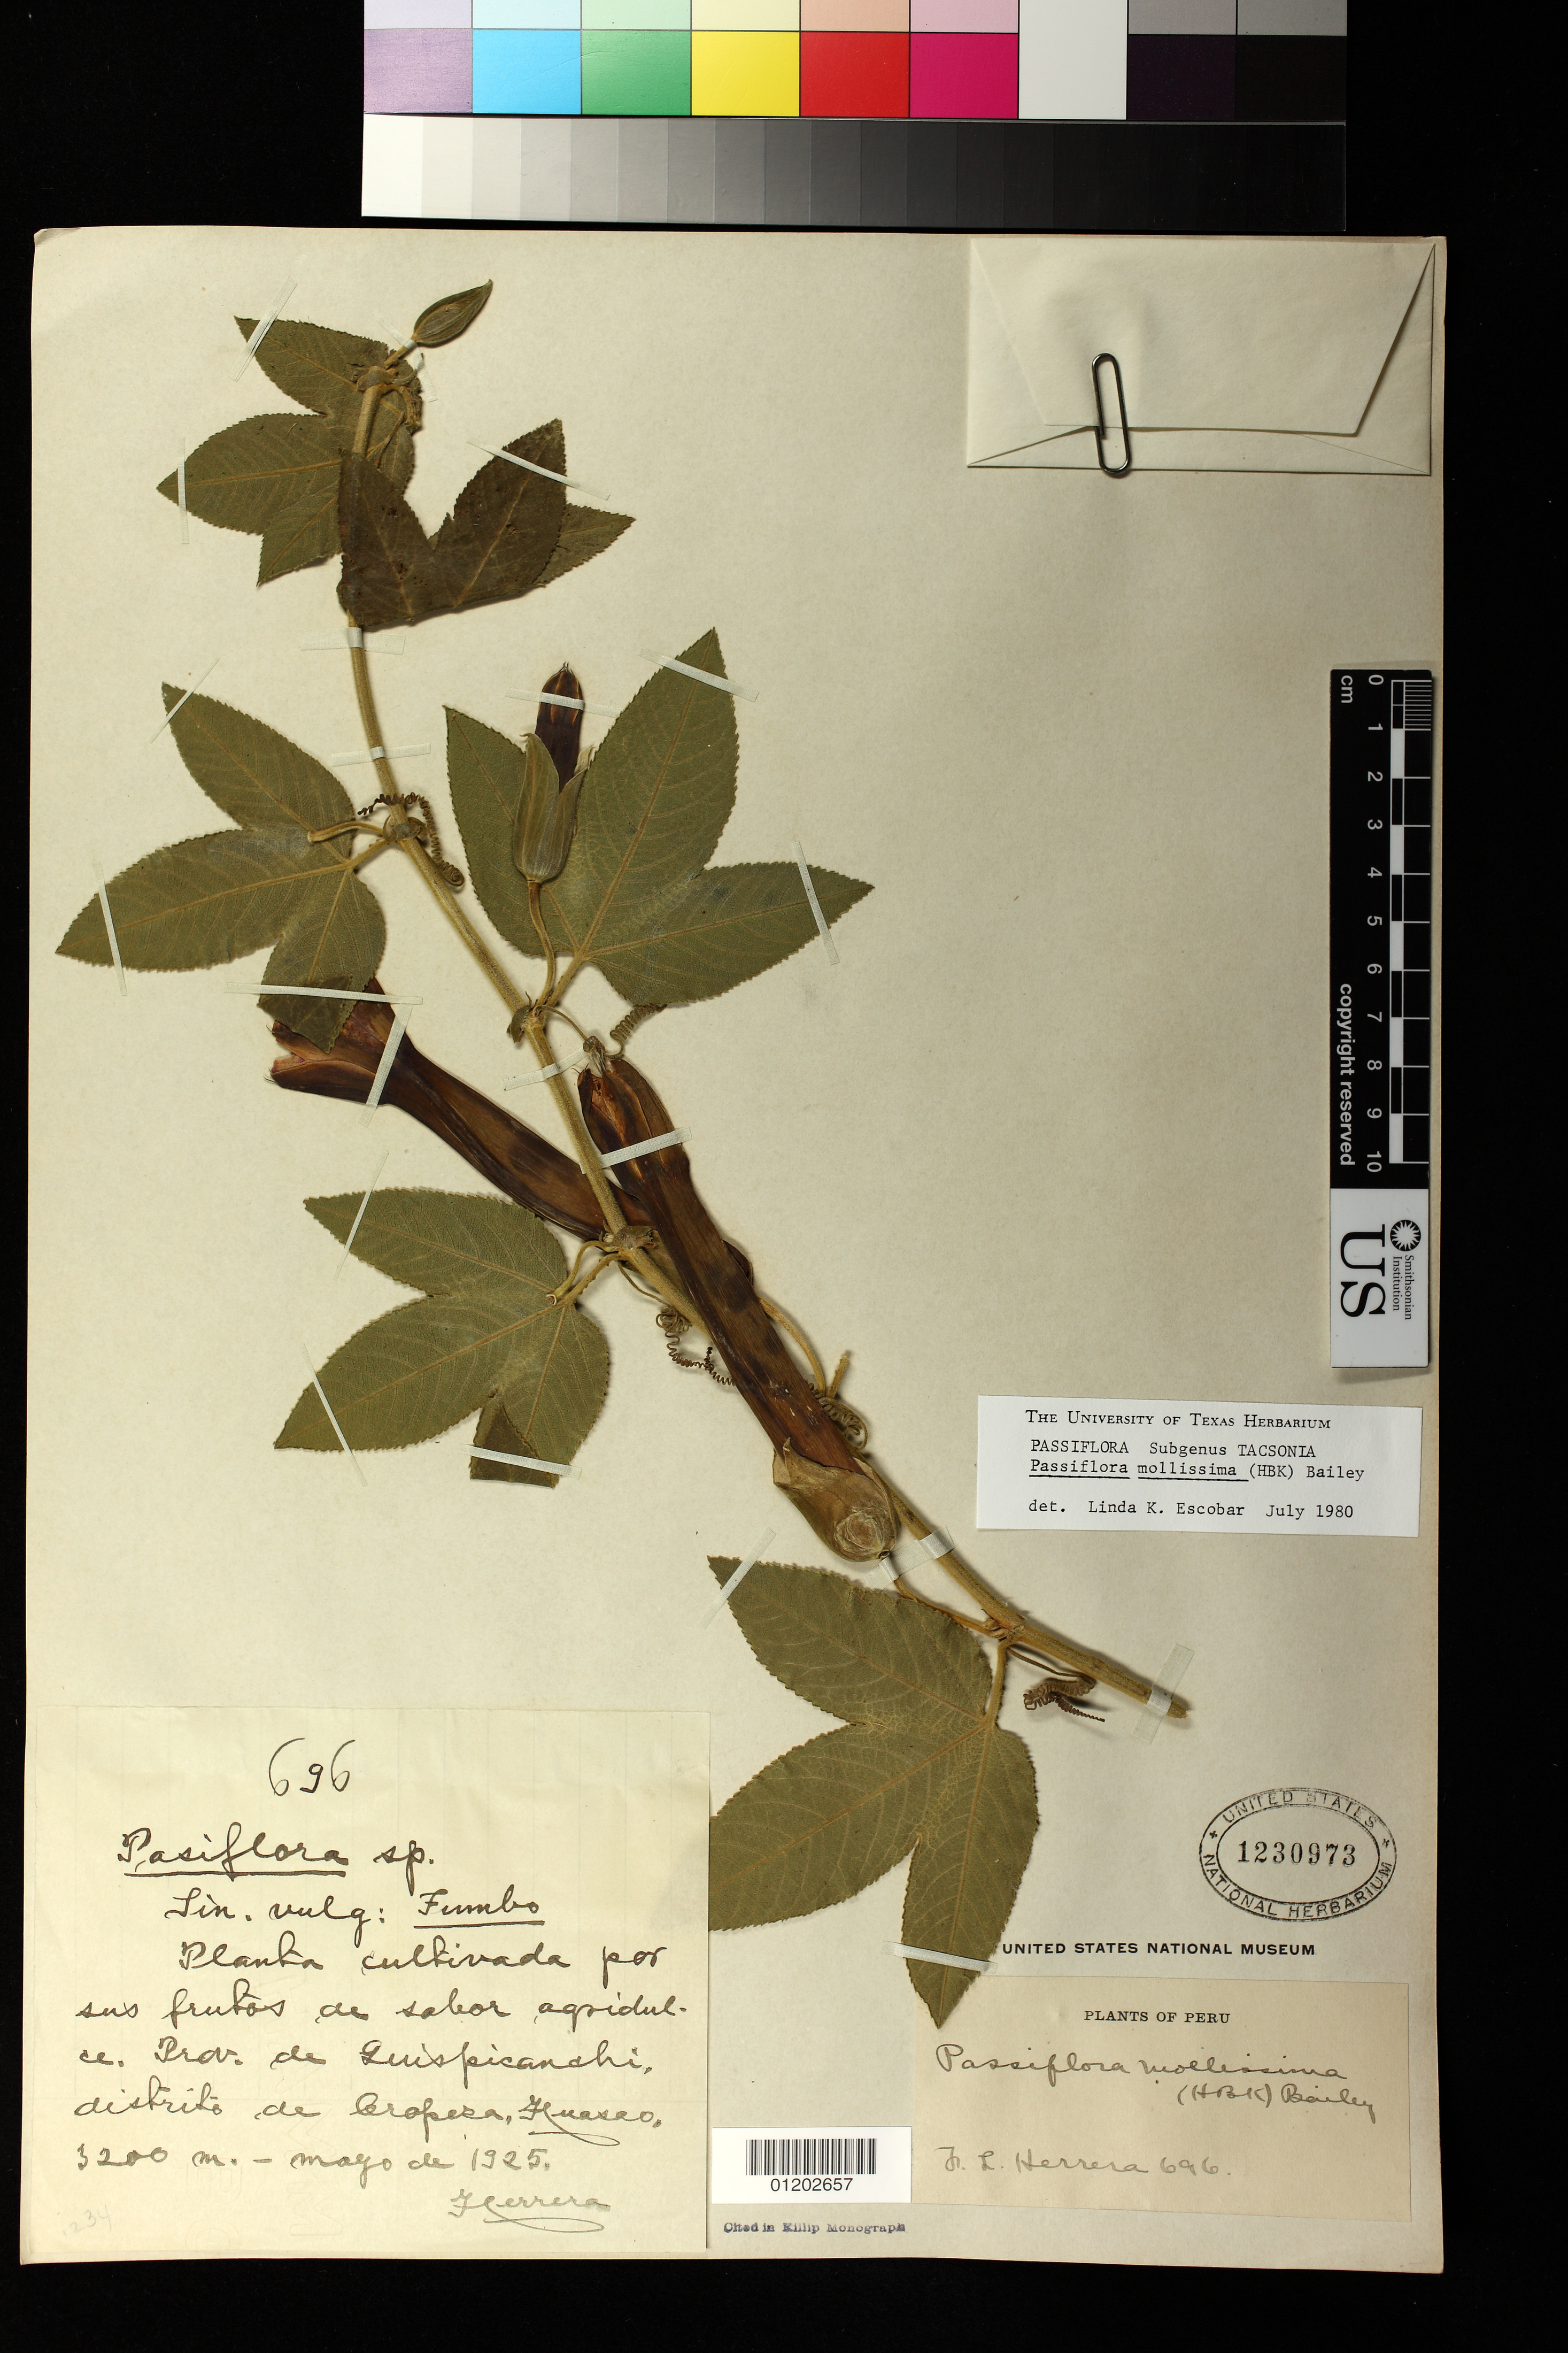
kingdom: Plantae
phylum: Tracheophyta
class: Magnoliopsida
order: Malpighiales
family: Passifloraceae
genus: Passiflora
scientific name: Passiflora mollissima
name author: (Kunth) L.H. Bailey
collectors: F. L. Herrera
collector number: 696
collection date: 1925-05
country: Peru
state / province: Cusco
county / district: Quispicanchis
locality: Oropesa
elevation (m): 3200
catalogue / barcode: US 1230973